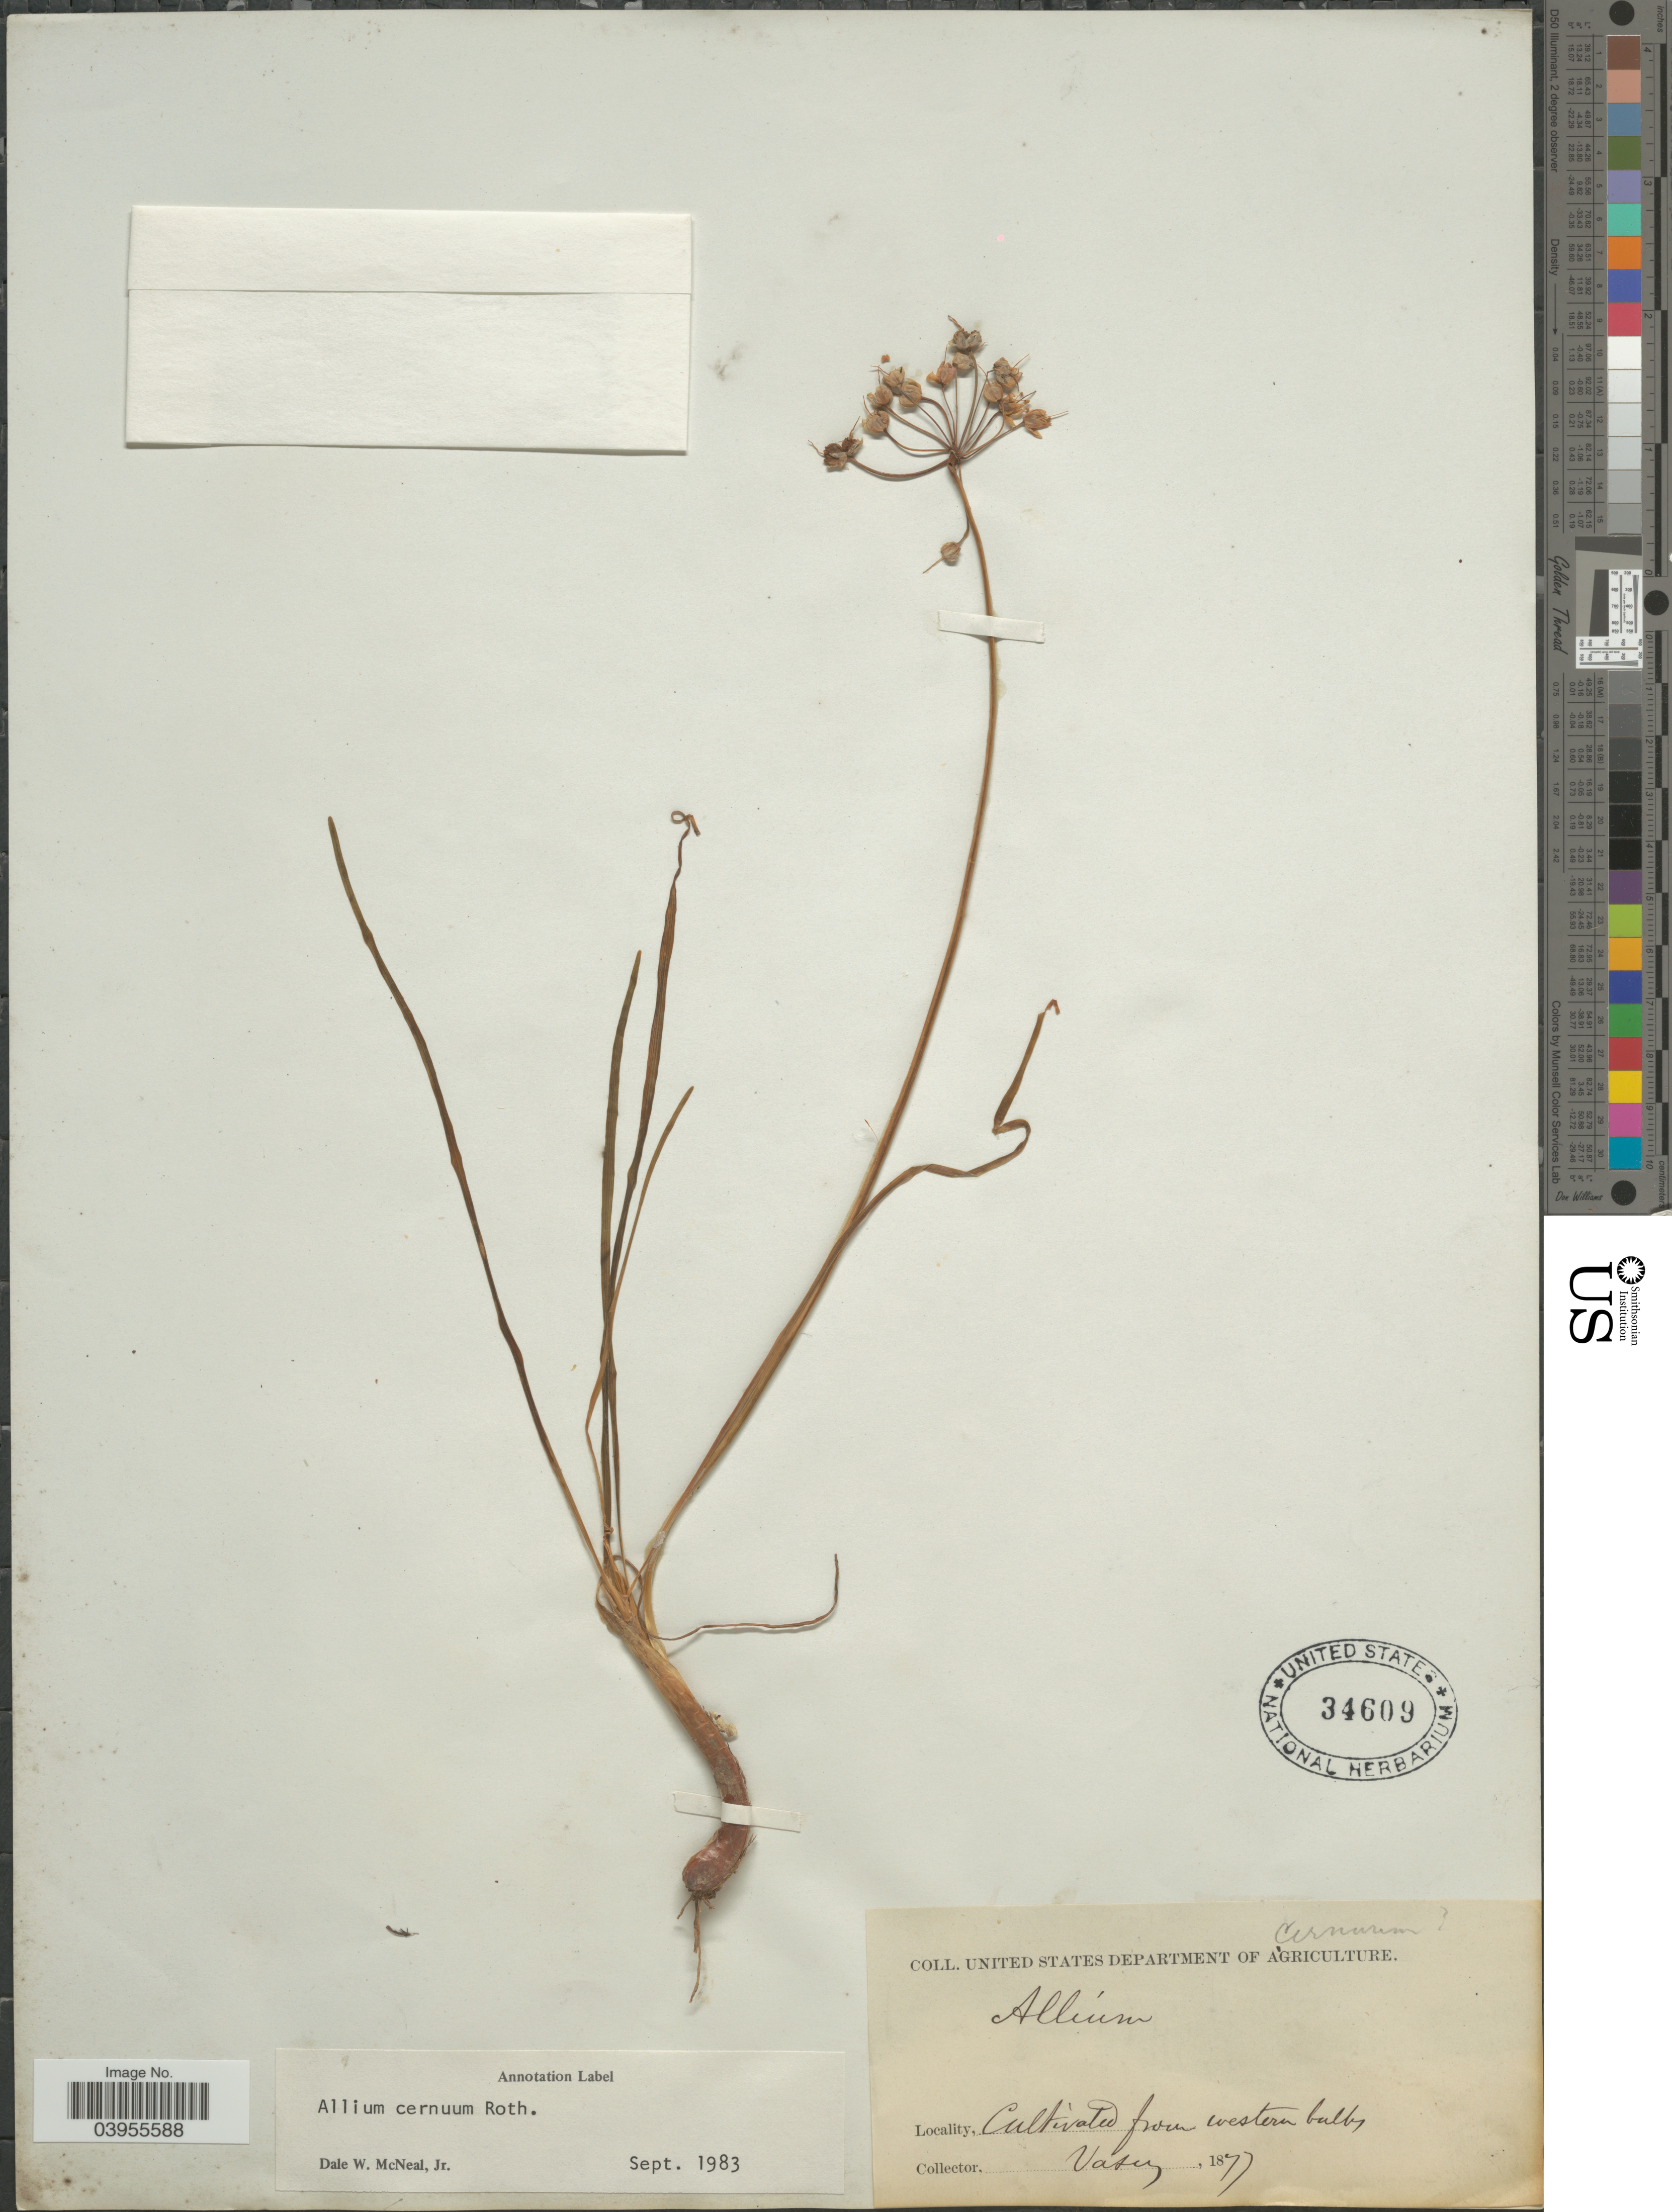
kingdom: Plantae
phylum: Tracheophyta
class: Liliopsida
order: Asparagales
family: Amaryllidaceae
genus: Allium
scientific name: Allium cernuum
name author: Roth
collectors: Vasey, --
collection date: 1877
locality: Western bulbs.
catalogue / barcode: US 34609